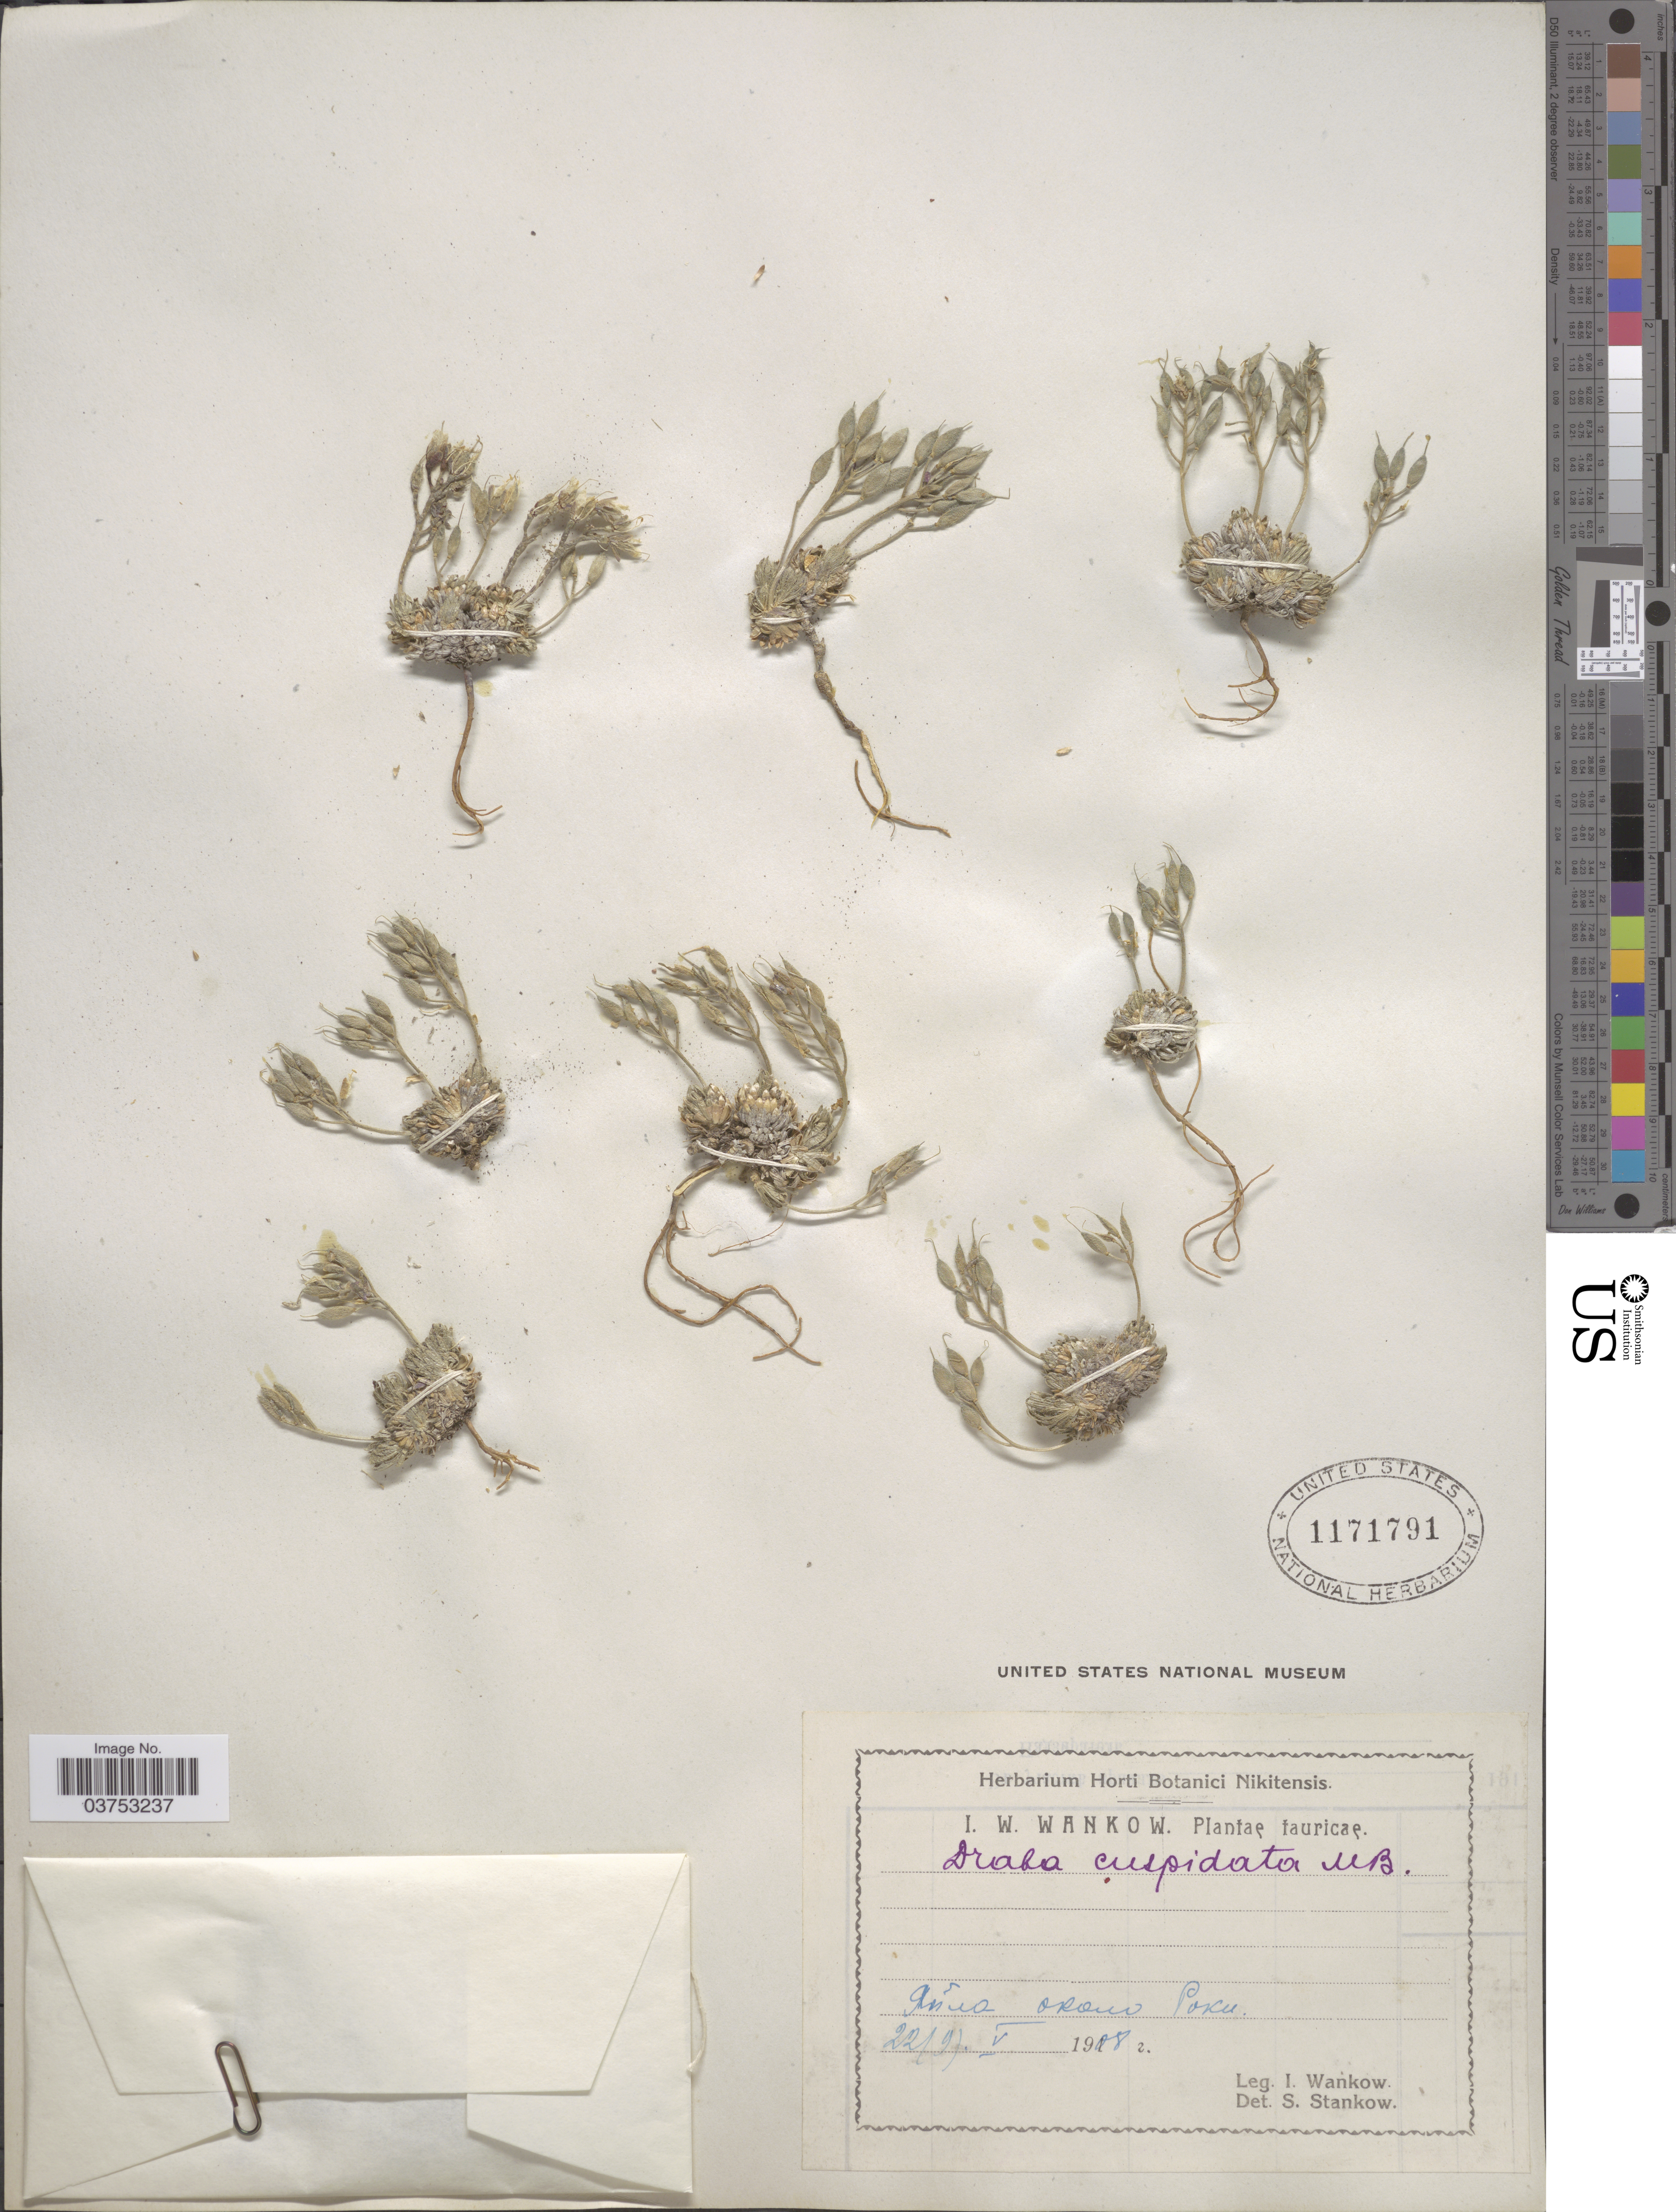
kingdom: Plantae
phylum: Tracheophyta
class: Magnoliopsida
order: Brassicales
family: Brassicaceae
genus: Draba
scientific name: Draba cuspidata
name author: M. Bieb.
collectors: I. Wankow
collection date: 1908-05-22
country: Ukraine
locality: Tauricae. X.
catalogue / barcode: US 1171791